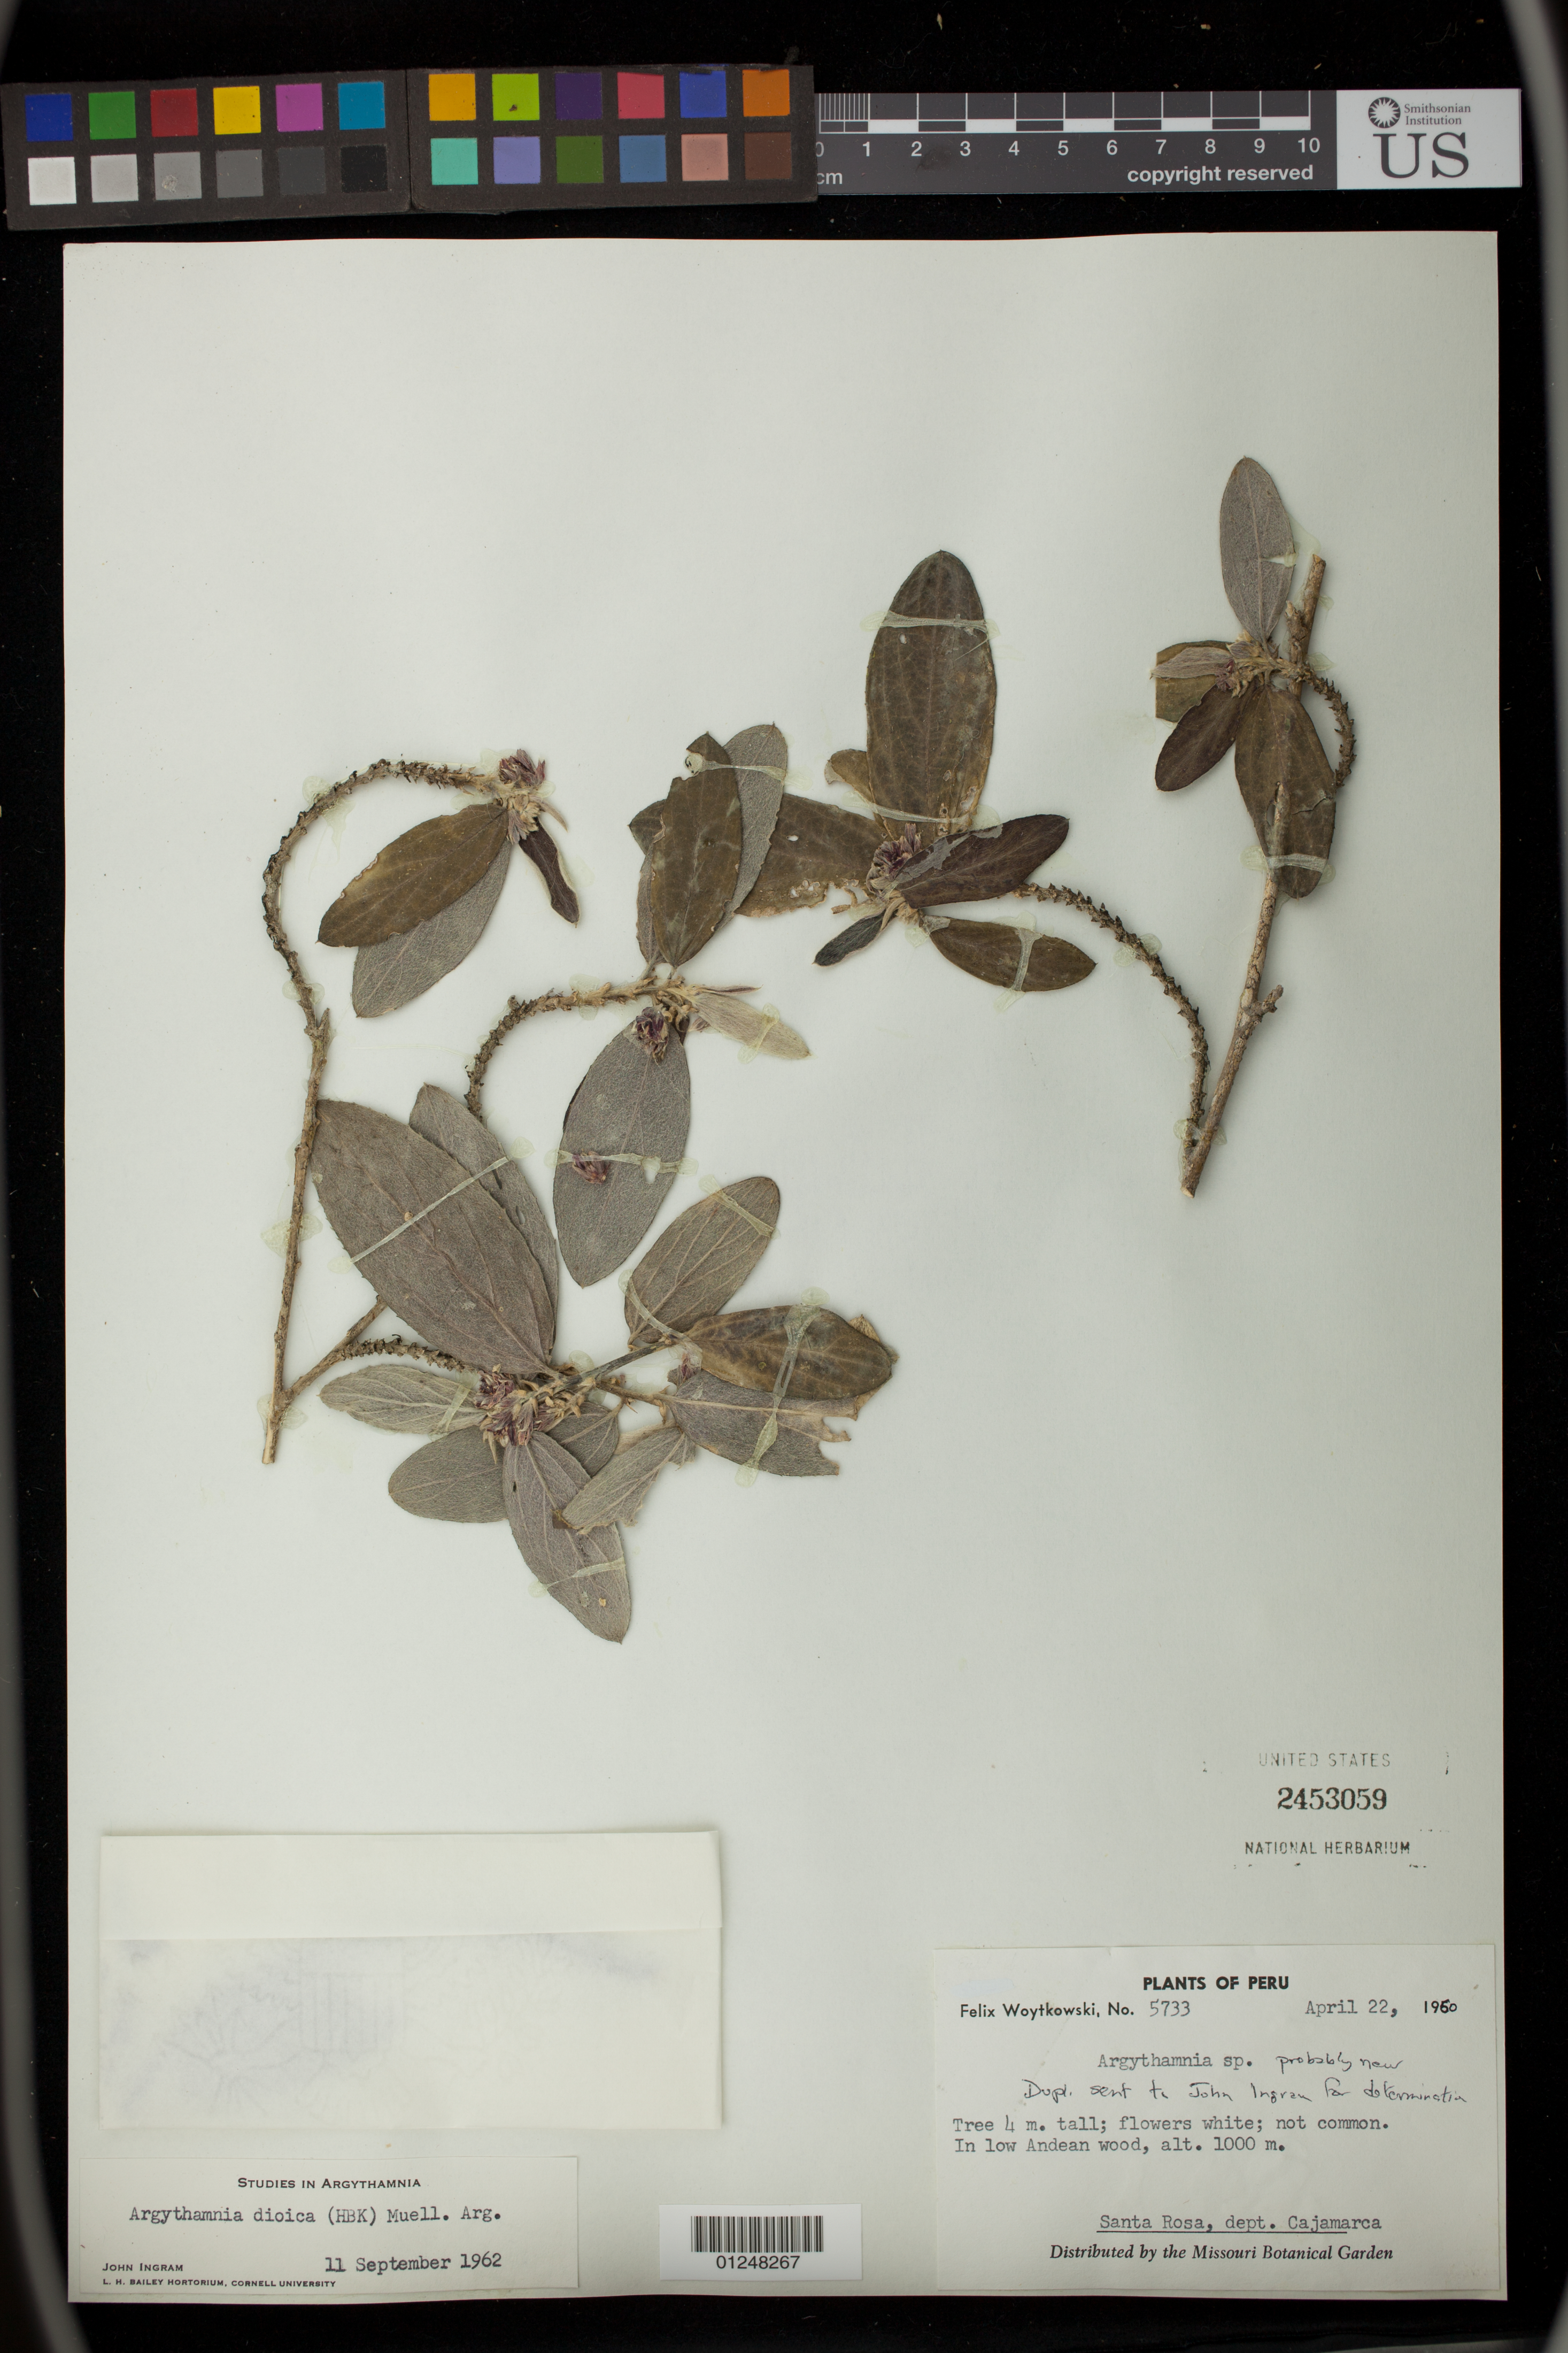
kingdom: Plantae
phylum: Tracheophyta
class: Magnoliopsida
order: Malpighiales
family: Euphorbiaceae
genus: Argythamnia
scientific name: Argythamnia dioica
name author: Müll. Arg.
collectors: F. Woytkowski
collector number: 5733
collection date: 1960-04-22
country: Peru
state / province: Cajamarca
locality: Santa Rosa, In low Andean wood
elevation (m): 1000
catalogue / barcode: US 2453059